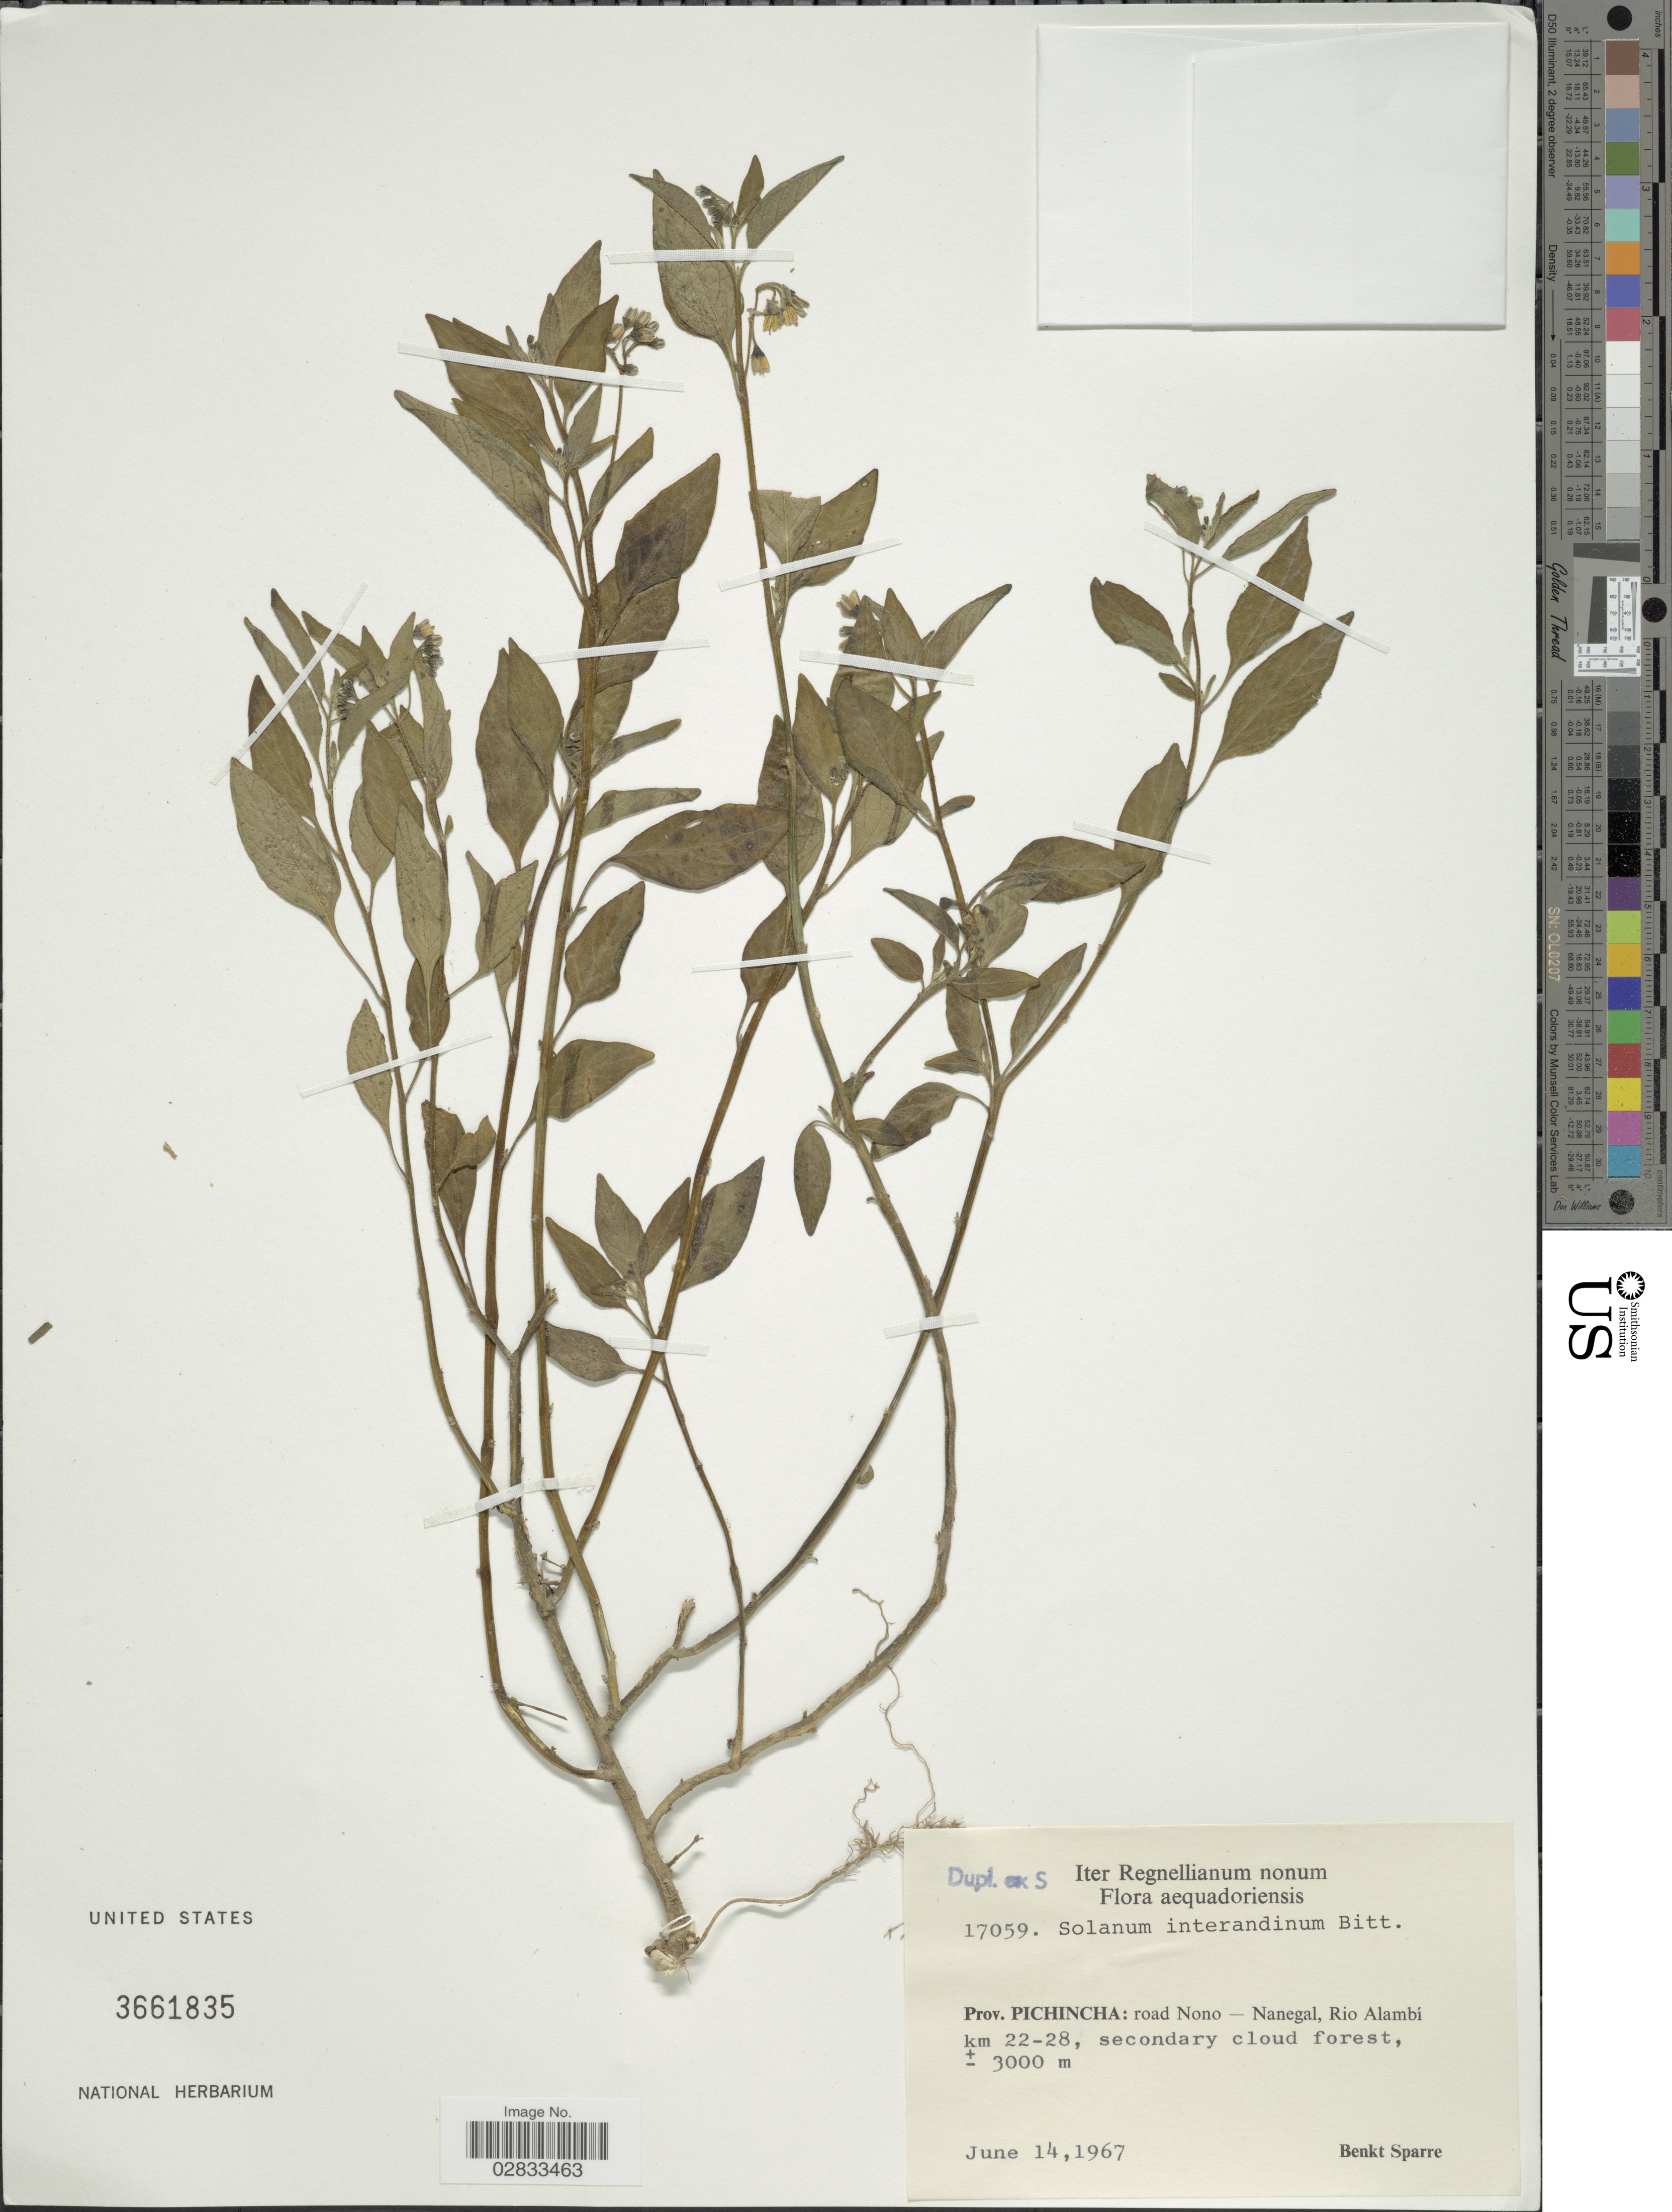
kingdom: Plantae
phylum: Tracheophyta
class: Magnoliopsida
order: Solanales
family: Solanaceae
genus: Solanum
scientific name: Solanum interandinum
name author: Bitter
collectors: B. Sparre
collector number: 17059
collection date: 1967-06-14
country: Ecuador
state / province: Pichincha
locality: Road Nono - Nanegal, Rio Alambí km 22-28.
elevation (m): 3000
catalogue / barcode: US 3661835